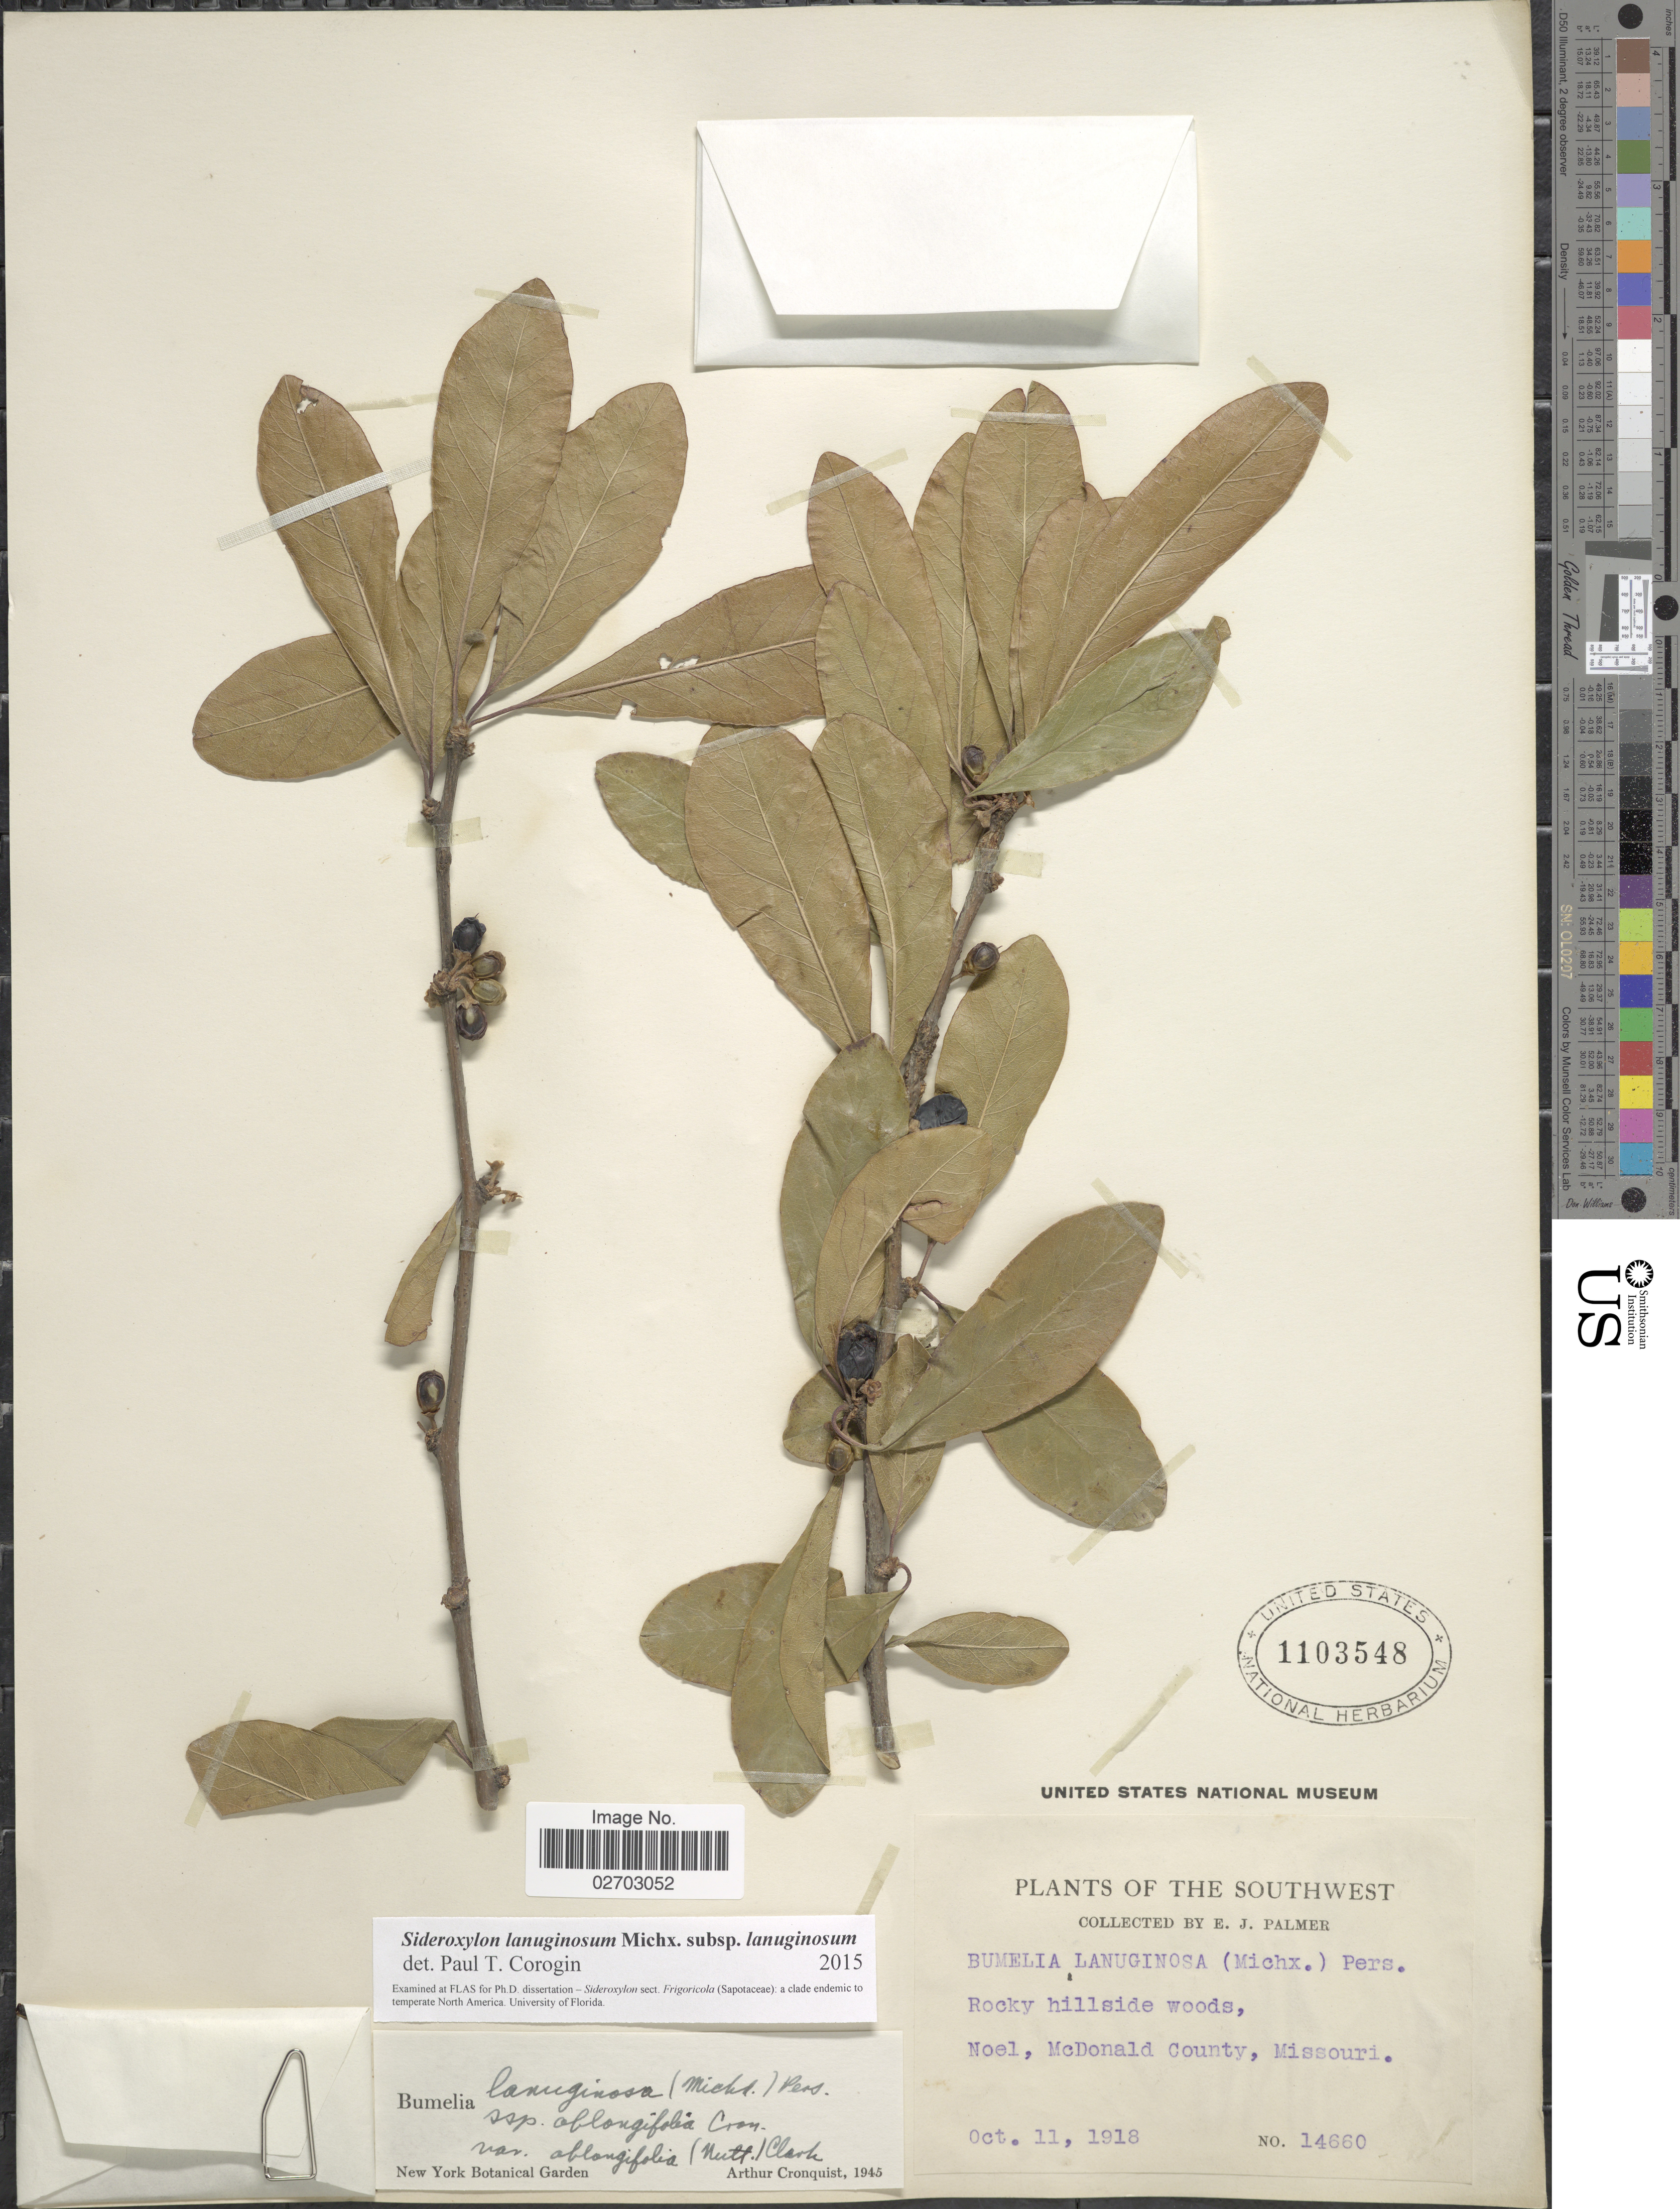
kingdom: Plantae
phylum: Tracheophyta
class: Magnoliopsida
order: Ericales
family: Sapotaceae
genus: Sideroxylon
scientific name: Sideroxylon lanuginosum subsp. lanuginosum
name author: Michx.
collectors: E. J. Palmer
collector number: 14660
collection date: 1918-10-11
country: United States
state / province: Missouri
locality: Southwest, Noel, McDonald County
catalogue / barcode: US 1103548